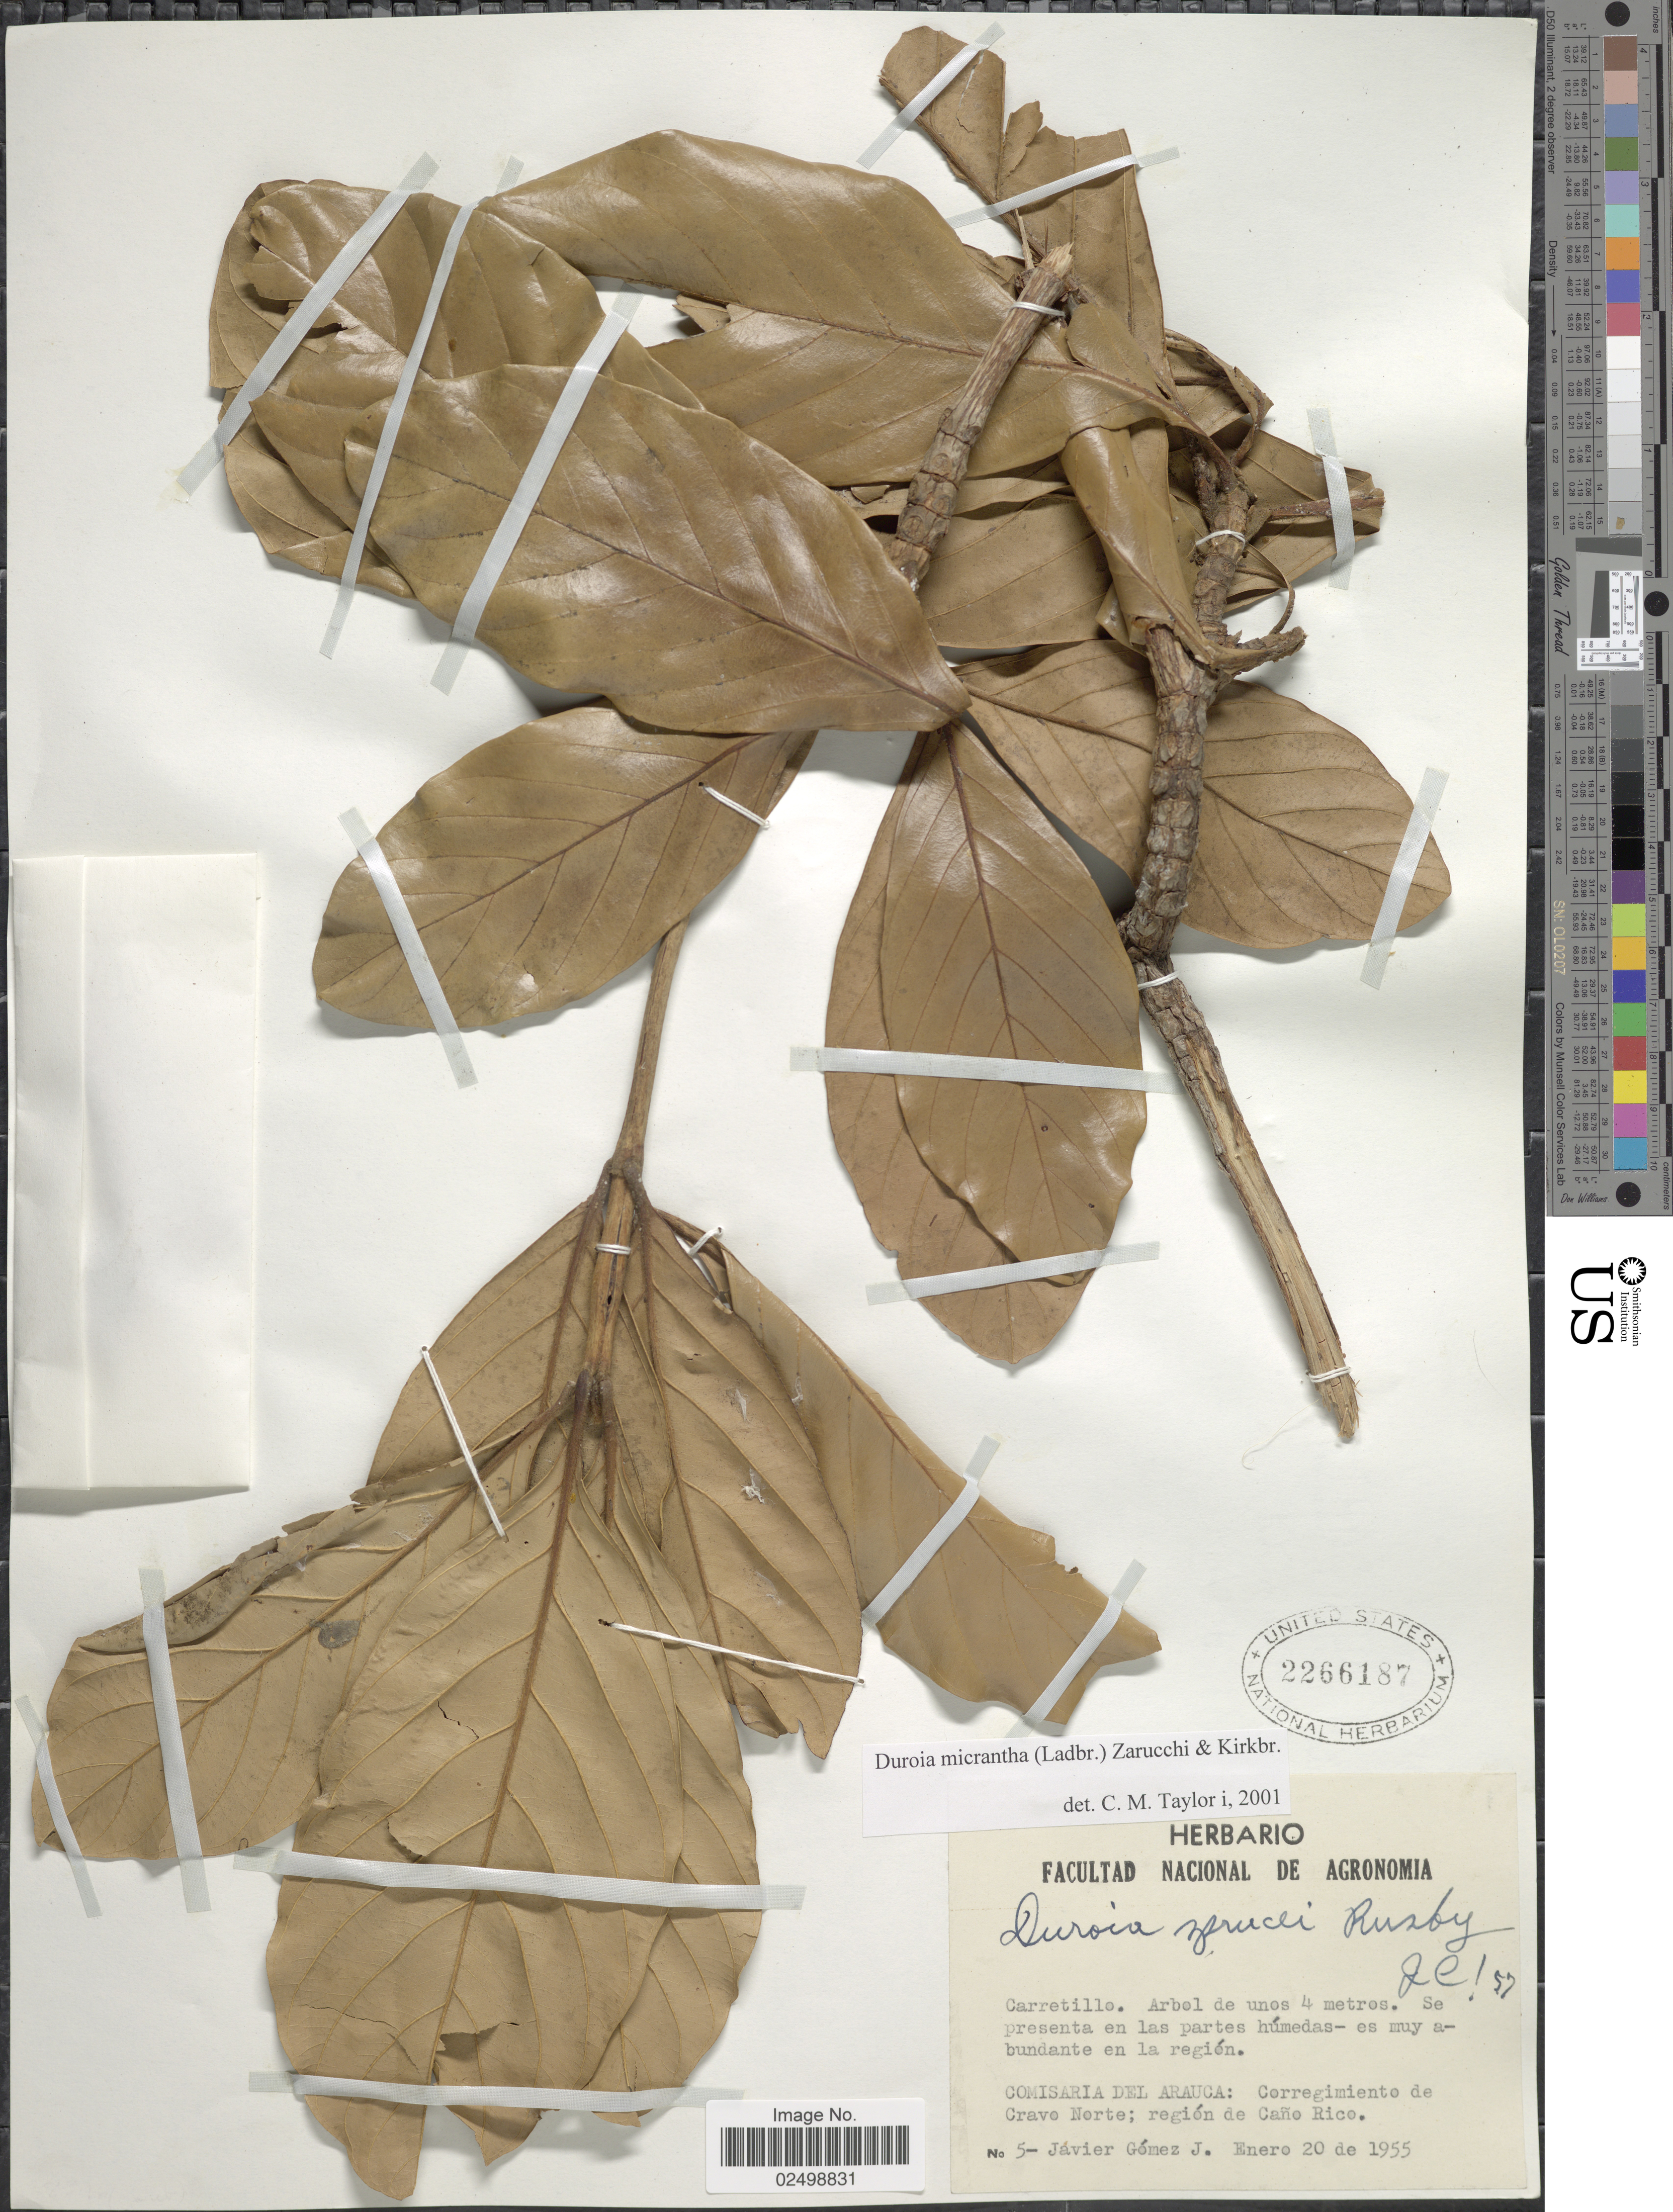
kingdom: Plantae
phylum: Tracheophyta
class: Magnoliopsida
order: Gentianales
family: Rubiaceae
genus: Duroia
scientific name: Duroia micrantha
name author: (Ladbr.) Zarucchi & J.H. Kirkbr.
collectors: G. Javier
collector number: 5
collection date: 1955-01-20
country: Colombia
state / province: Arauca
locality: Es muy abundante en la región, Comisaria Del Arauca: Corregimiento de Cravo Norte; región de Caño Rico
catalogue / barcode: US 2266187